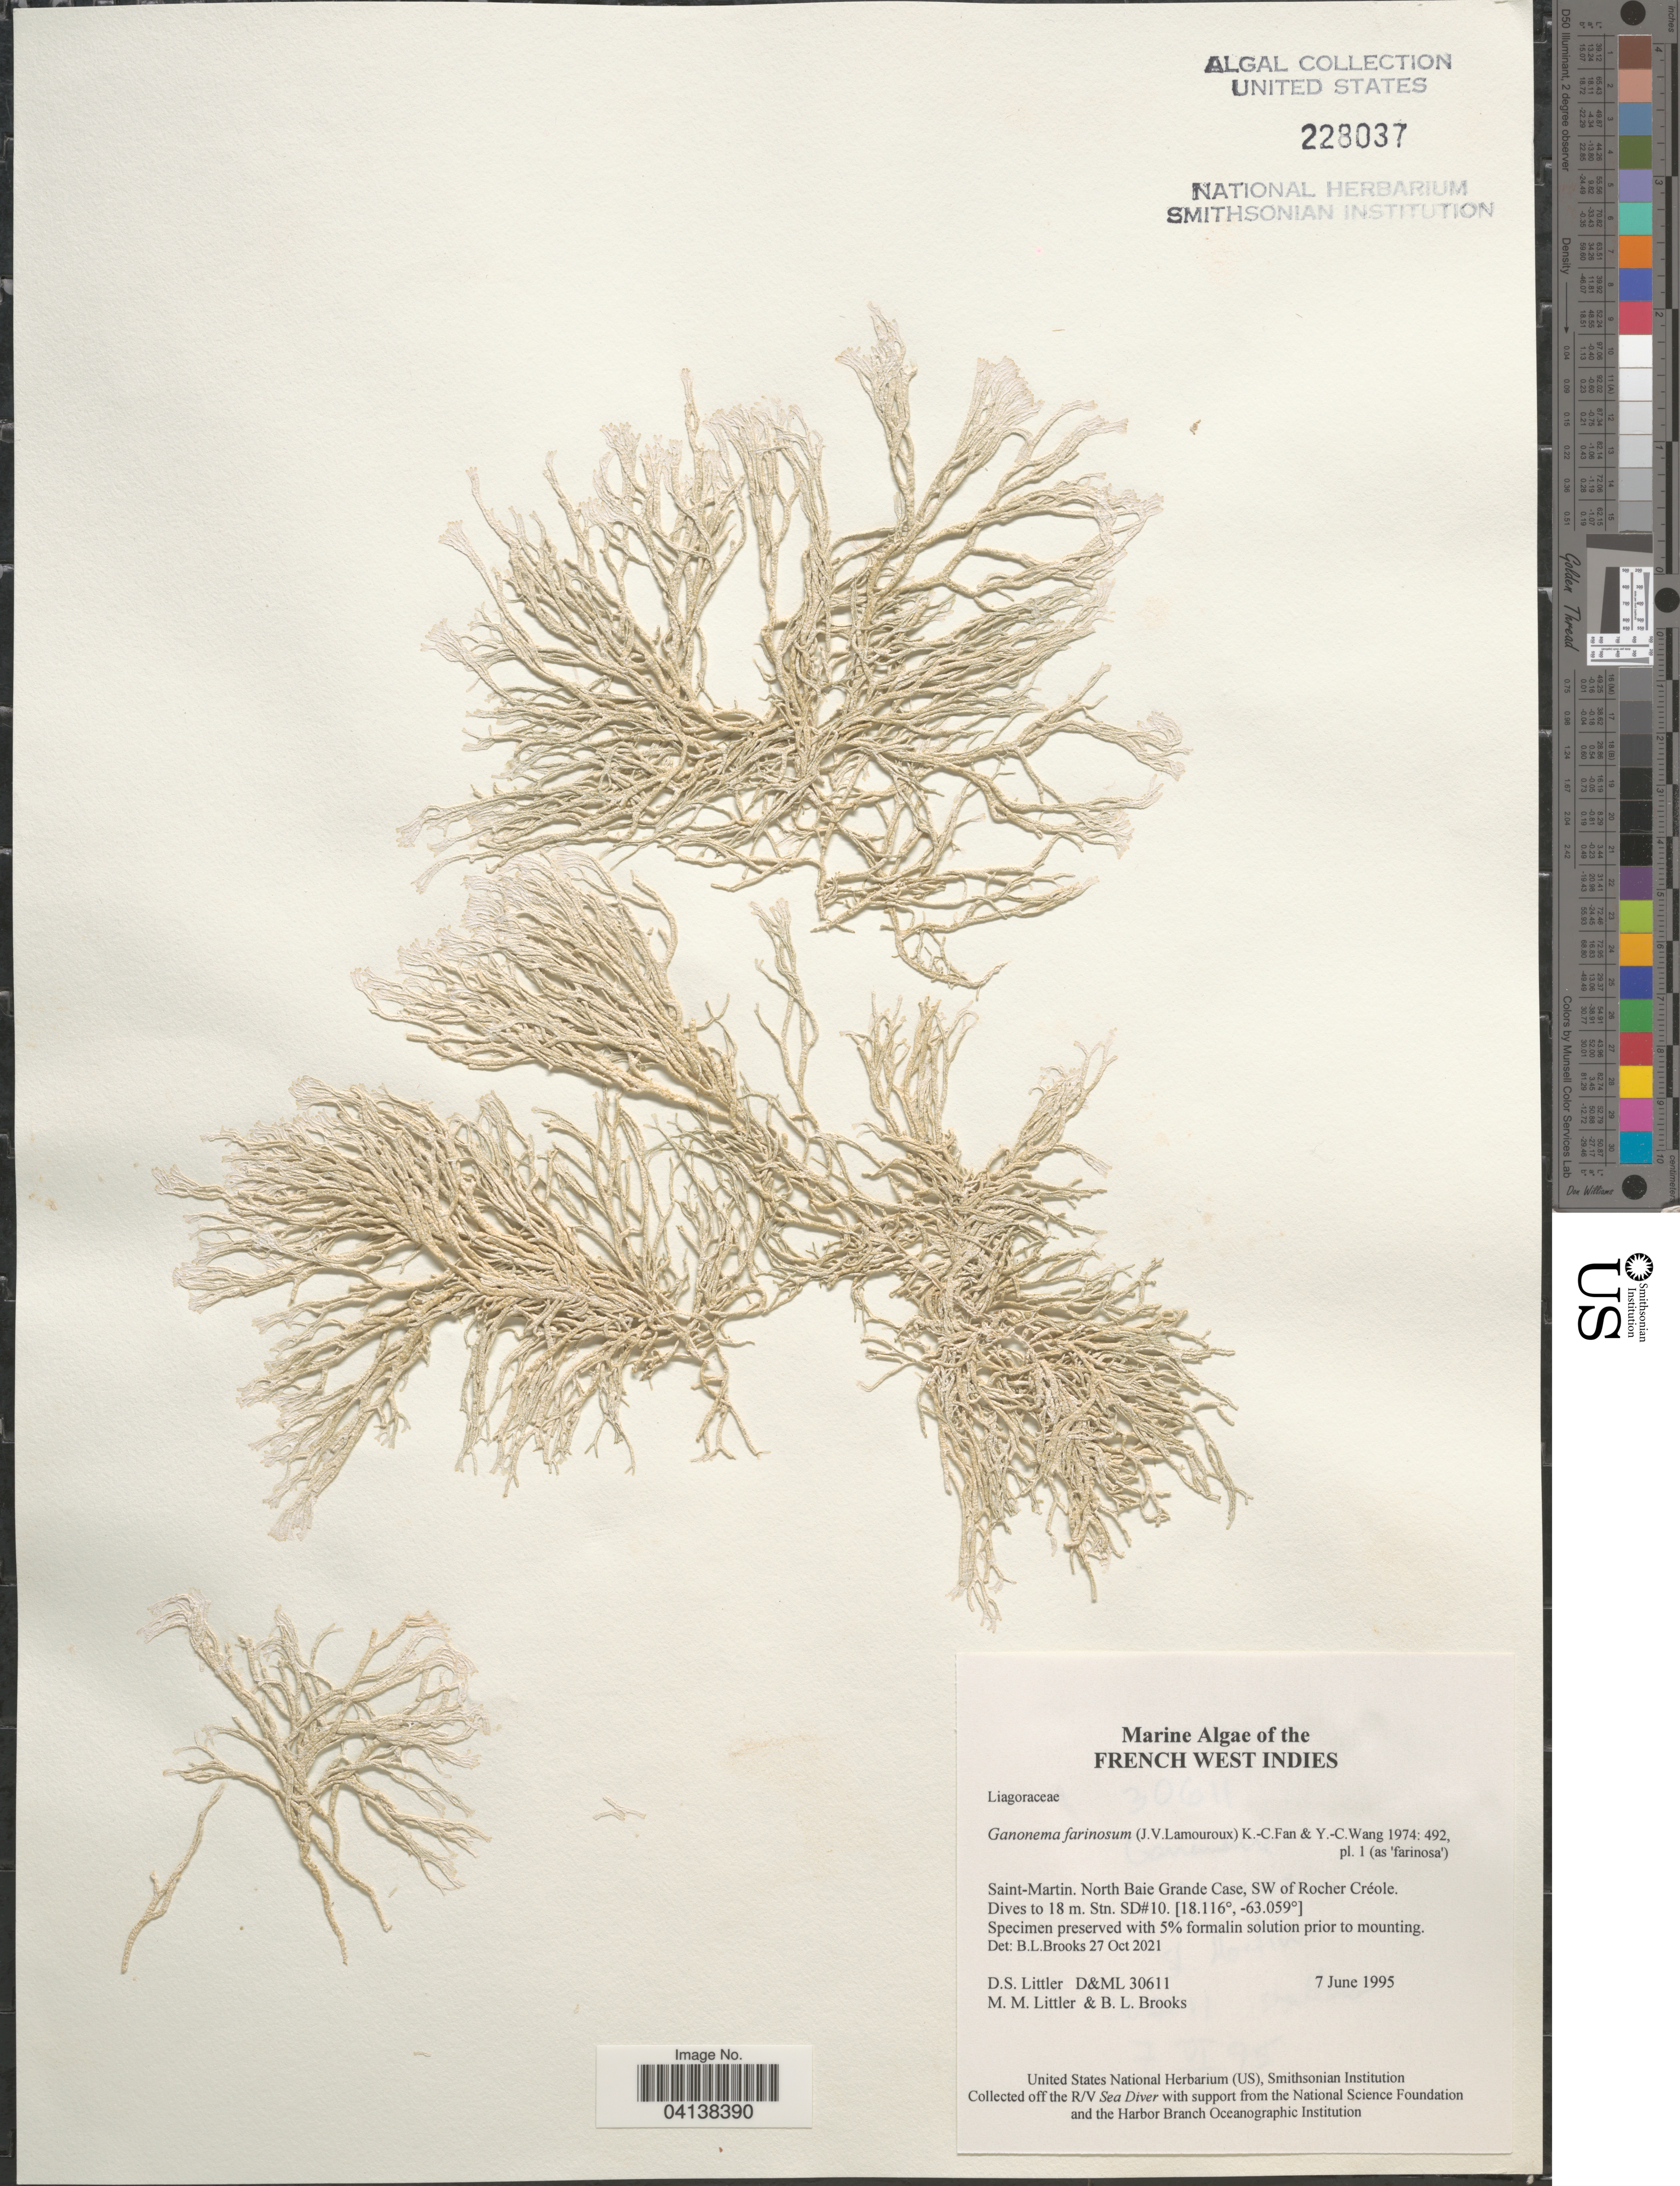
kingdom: Plantae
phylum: Rhodophyta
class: Florideophyceae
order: Nemaliales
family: Liagoraceae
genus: Ganonema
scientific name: Ganonema farinosum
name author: (J.V.Lamouroux) K.C. Fan & Yung C. Wang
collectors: D. S. Littler & B. Brooks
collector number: D&ML 30611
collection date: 1995-06-07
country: Saint Martin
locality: French West Indies. Saint-Martin. North Baie Grande Case, SW of Rocher Créole. Stn. SD#10.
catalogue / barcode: US 228037